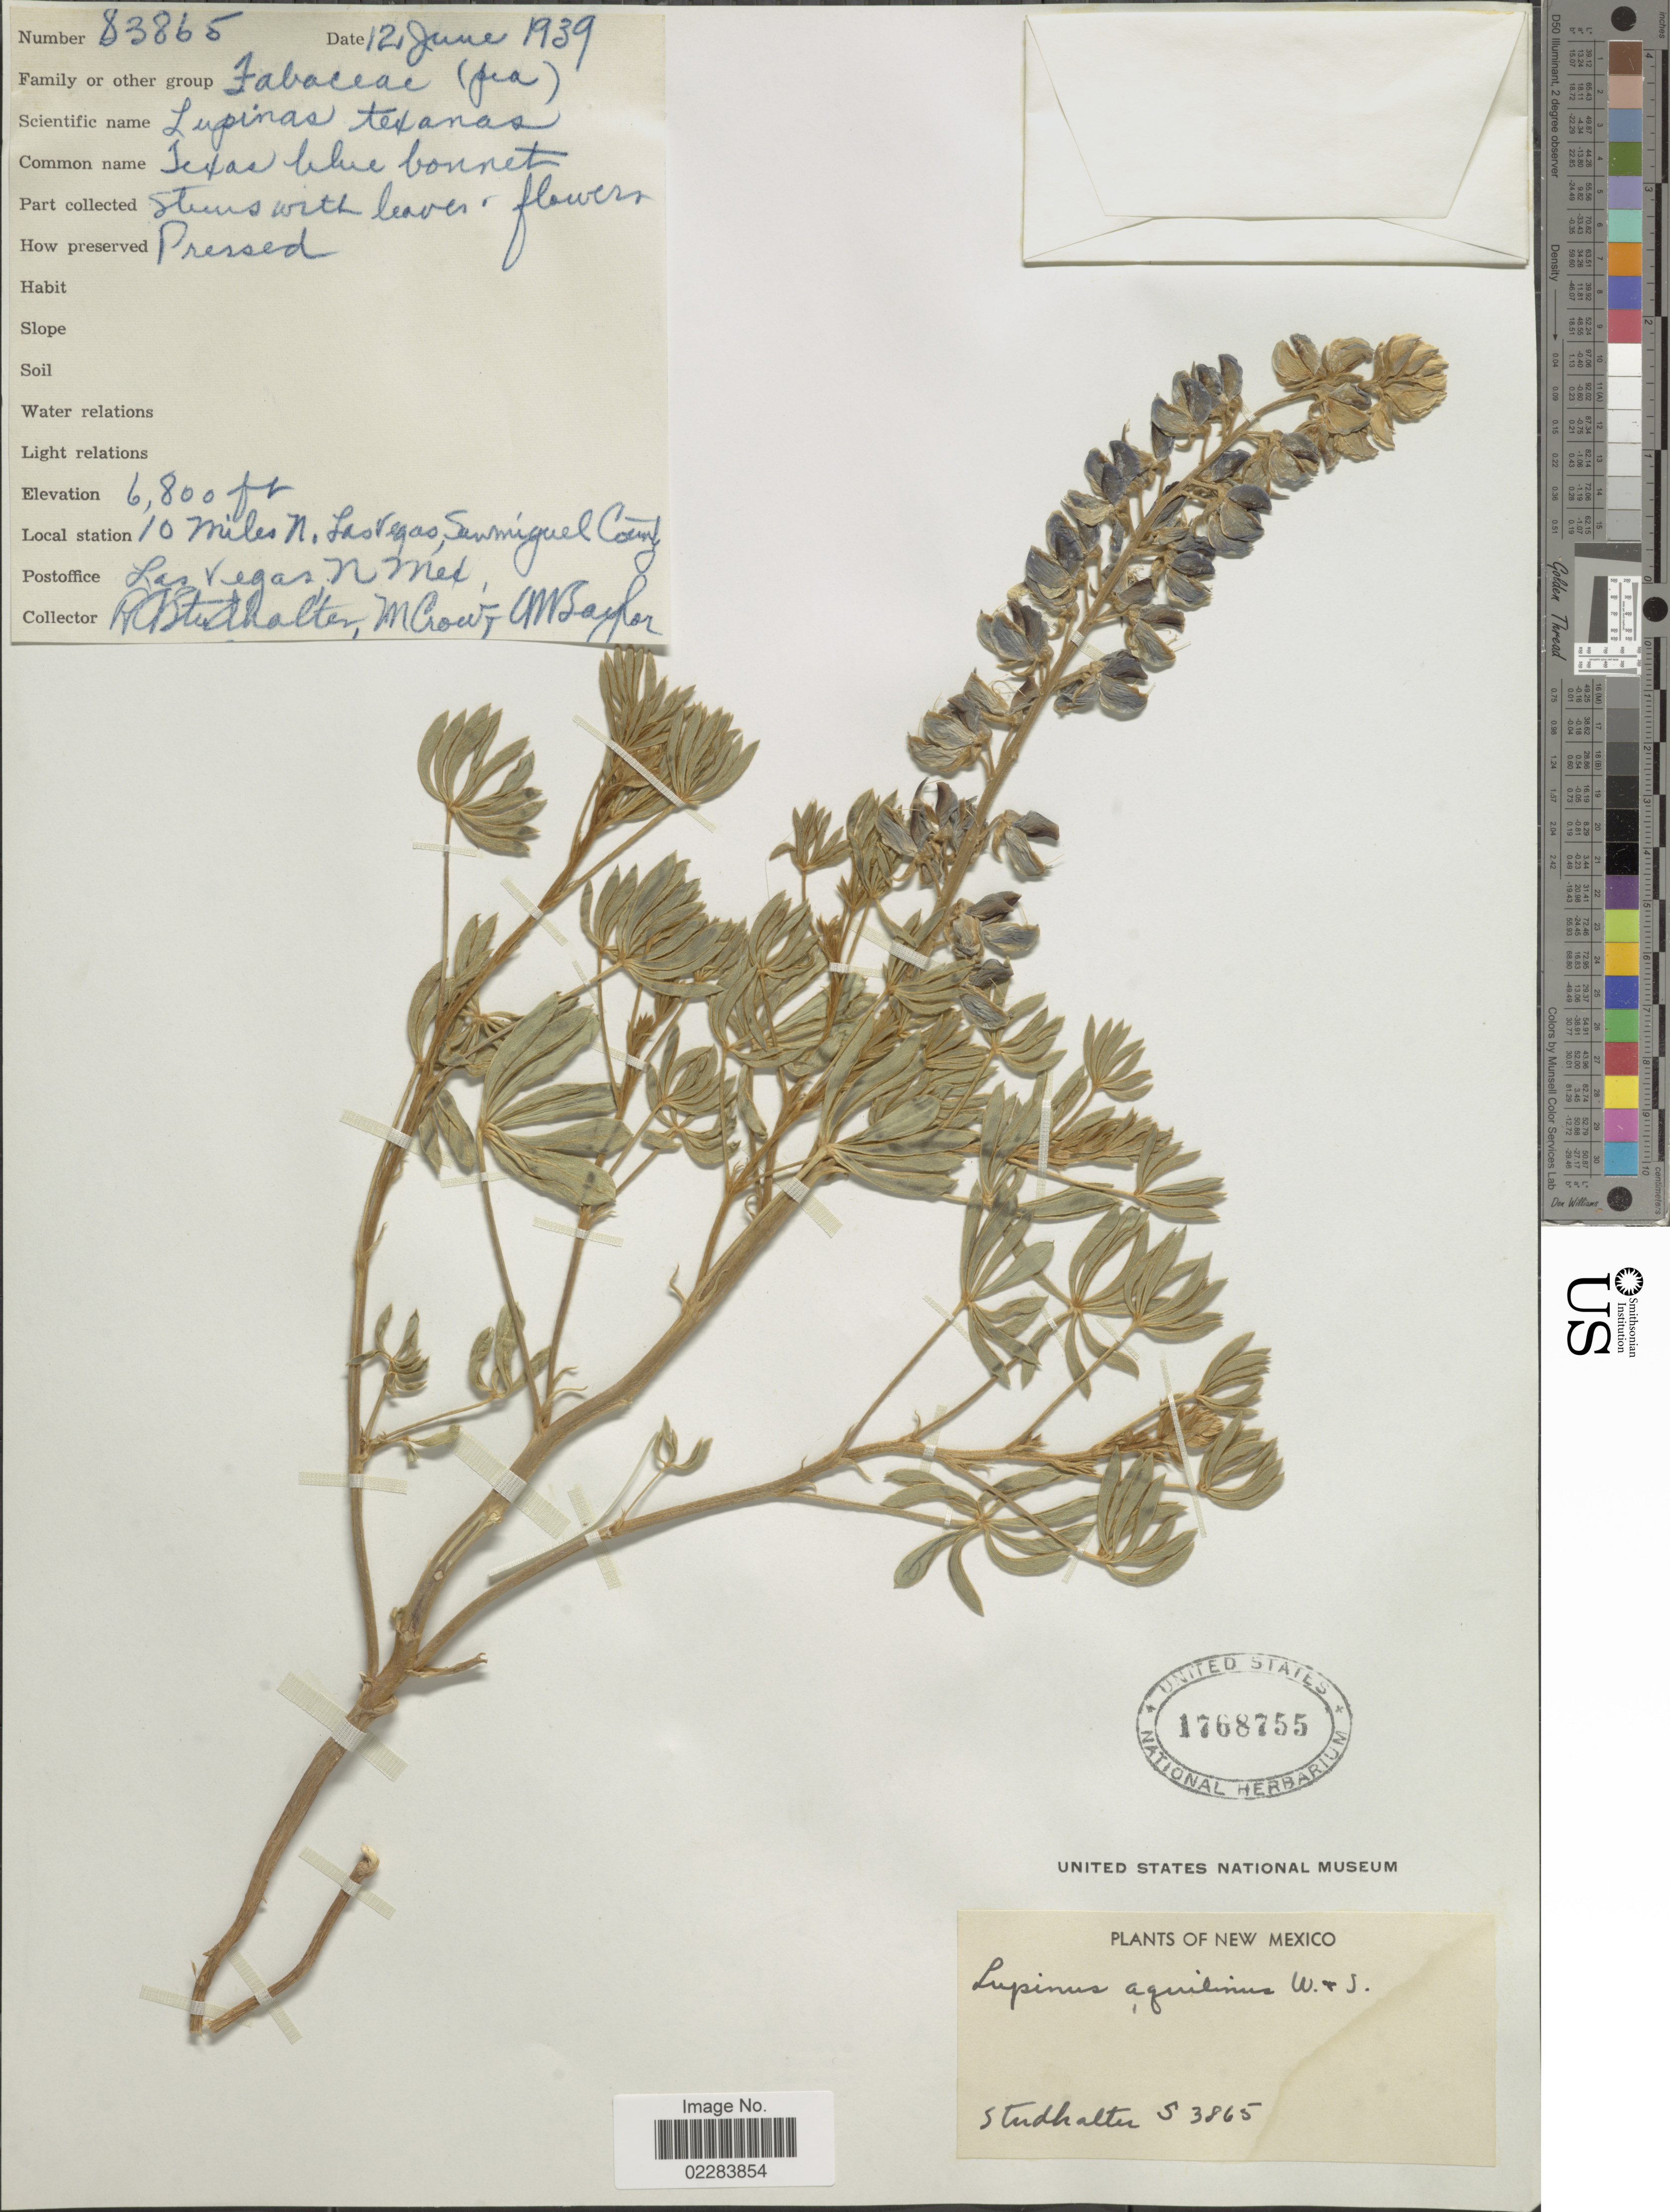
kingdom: Plantae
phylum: Tracheophyta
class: Magnoliopsida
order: Fabales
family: Fabaceae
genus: Lupinus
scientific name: Lupinus aquilinus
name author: Wooton & Standl.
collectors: R. Studhalter, M. Crow & M. Taylor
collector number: S3865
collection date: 1939-05-12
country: United States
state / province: New Mexico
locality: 10 miles N. of Las Vegas, San Miguel County.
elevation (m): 2073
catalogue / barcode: US 1768755